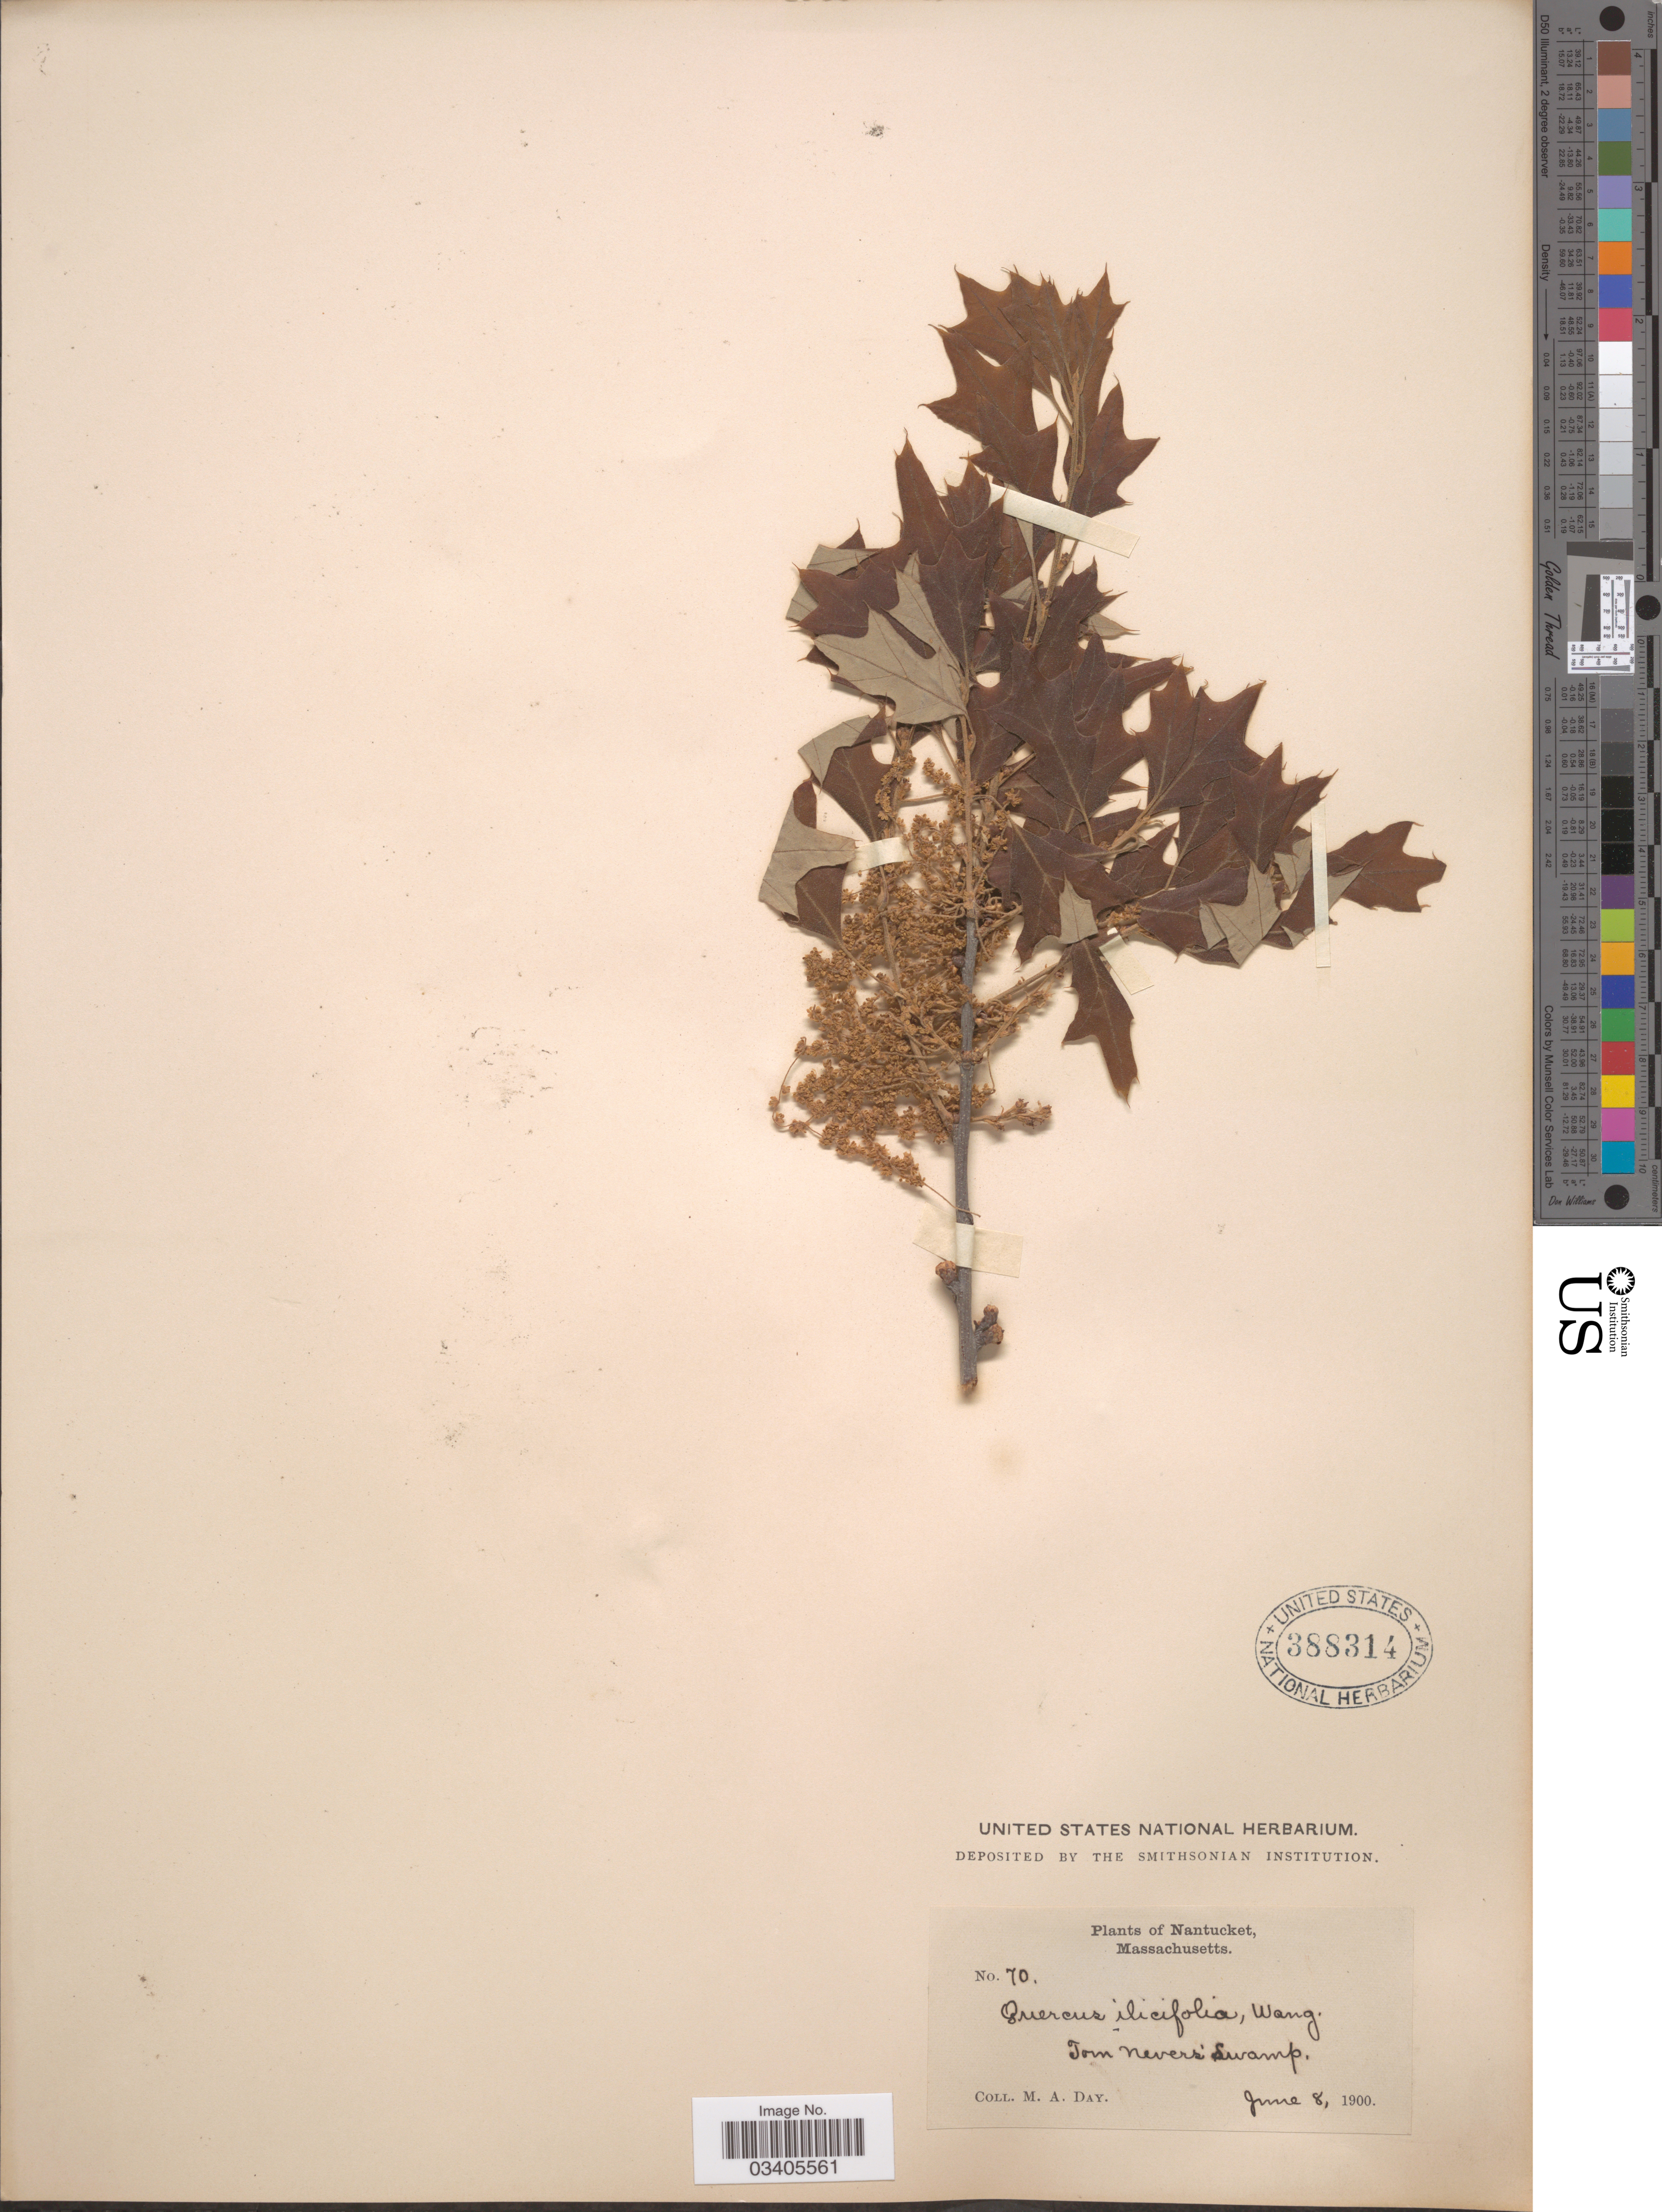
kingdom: Plantae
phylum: Tracheophyta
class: Magnoliopsida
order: Fagales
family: Fagaceae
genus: Quercus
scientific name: Quercus ilicifolia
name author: Wangenh.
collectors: M. Day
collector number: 70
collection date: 1900-06-08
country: United States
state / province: Massachusetts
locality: Nantucket. Tom Never's Swamp.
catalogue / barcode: US 388314